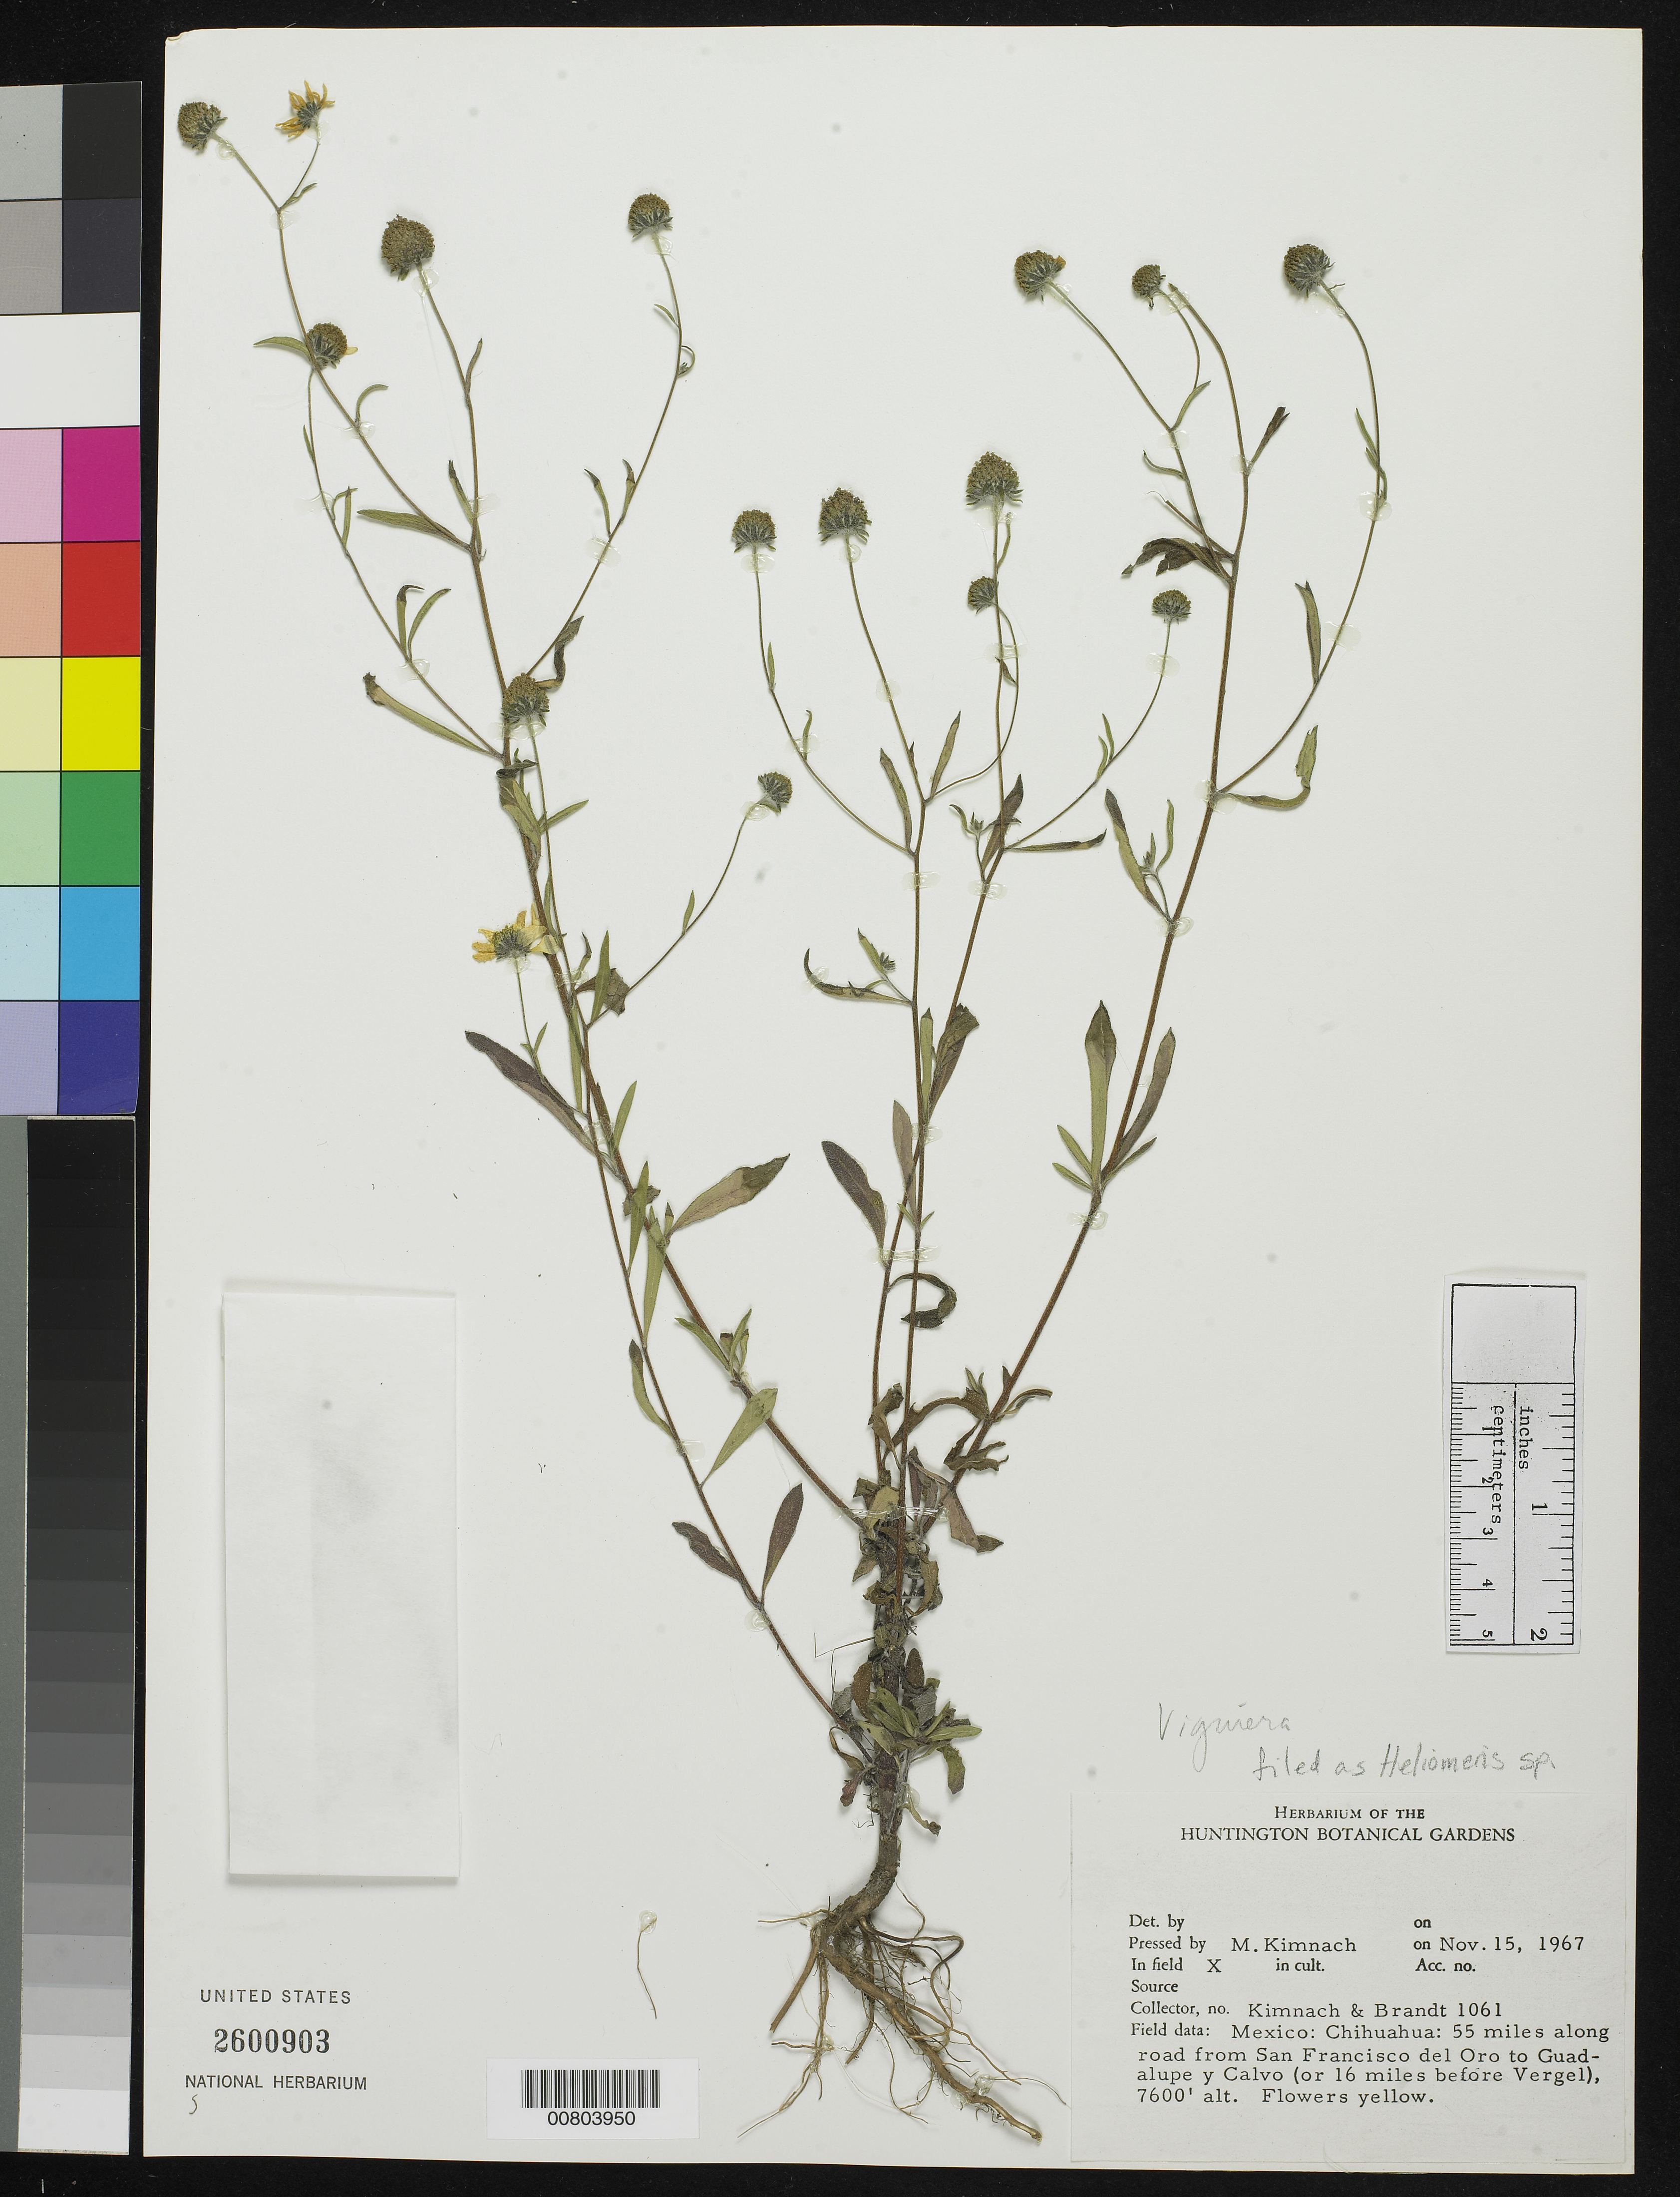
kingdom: Plantae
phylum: Tracheophyta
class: Magnoliopsida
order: Asterales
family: Asteraceae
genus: Heliomeris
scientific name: Heliomeris sp.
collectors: M. W. Kimnach & -. Brandt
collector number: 1061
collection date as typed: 15 Nov 1967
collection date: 1967-11-15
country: Mexico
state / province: Chihuahua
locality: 55 miles along road from San Francisco del Oro to Guadalupe y Calvo (or 16 miles before Vergel).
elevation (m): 2316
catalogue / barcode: US 2600903